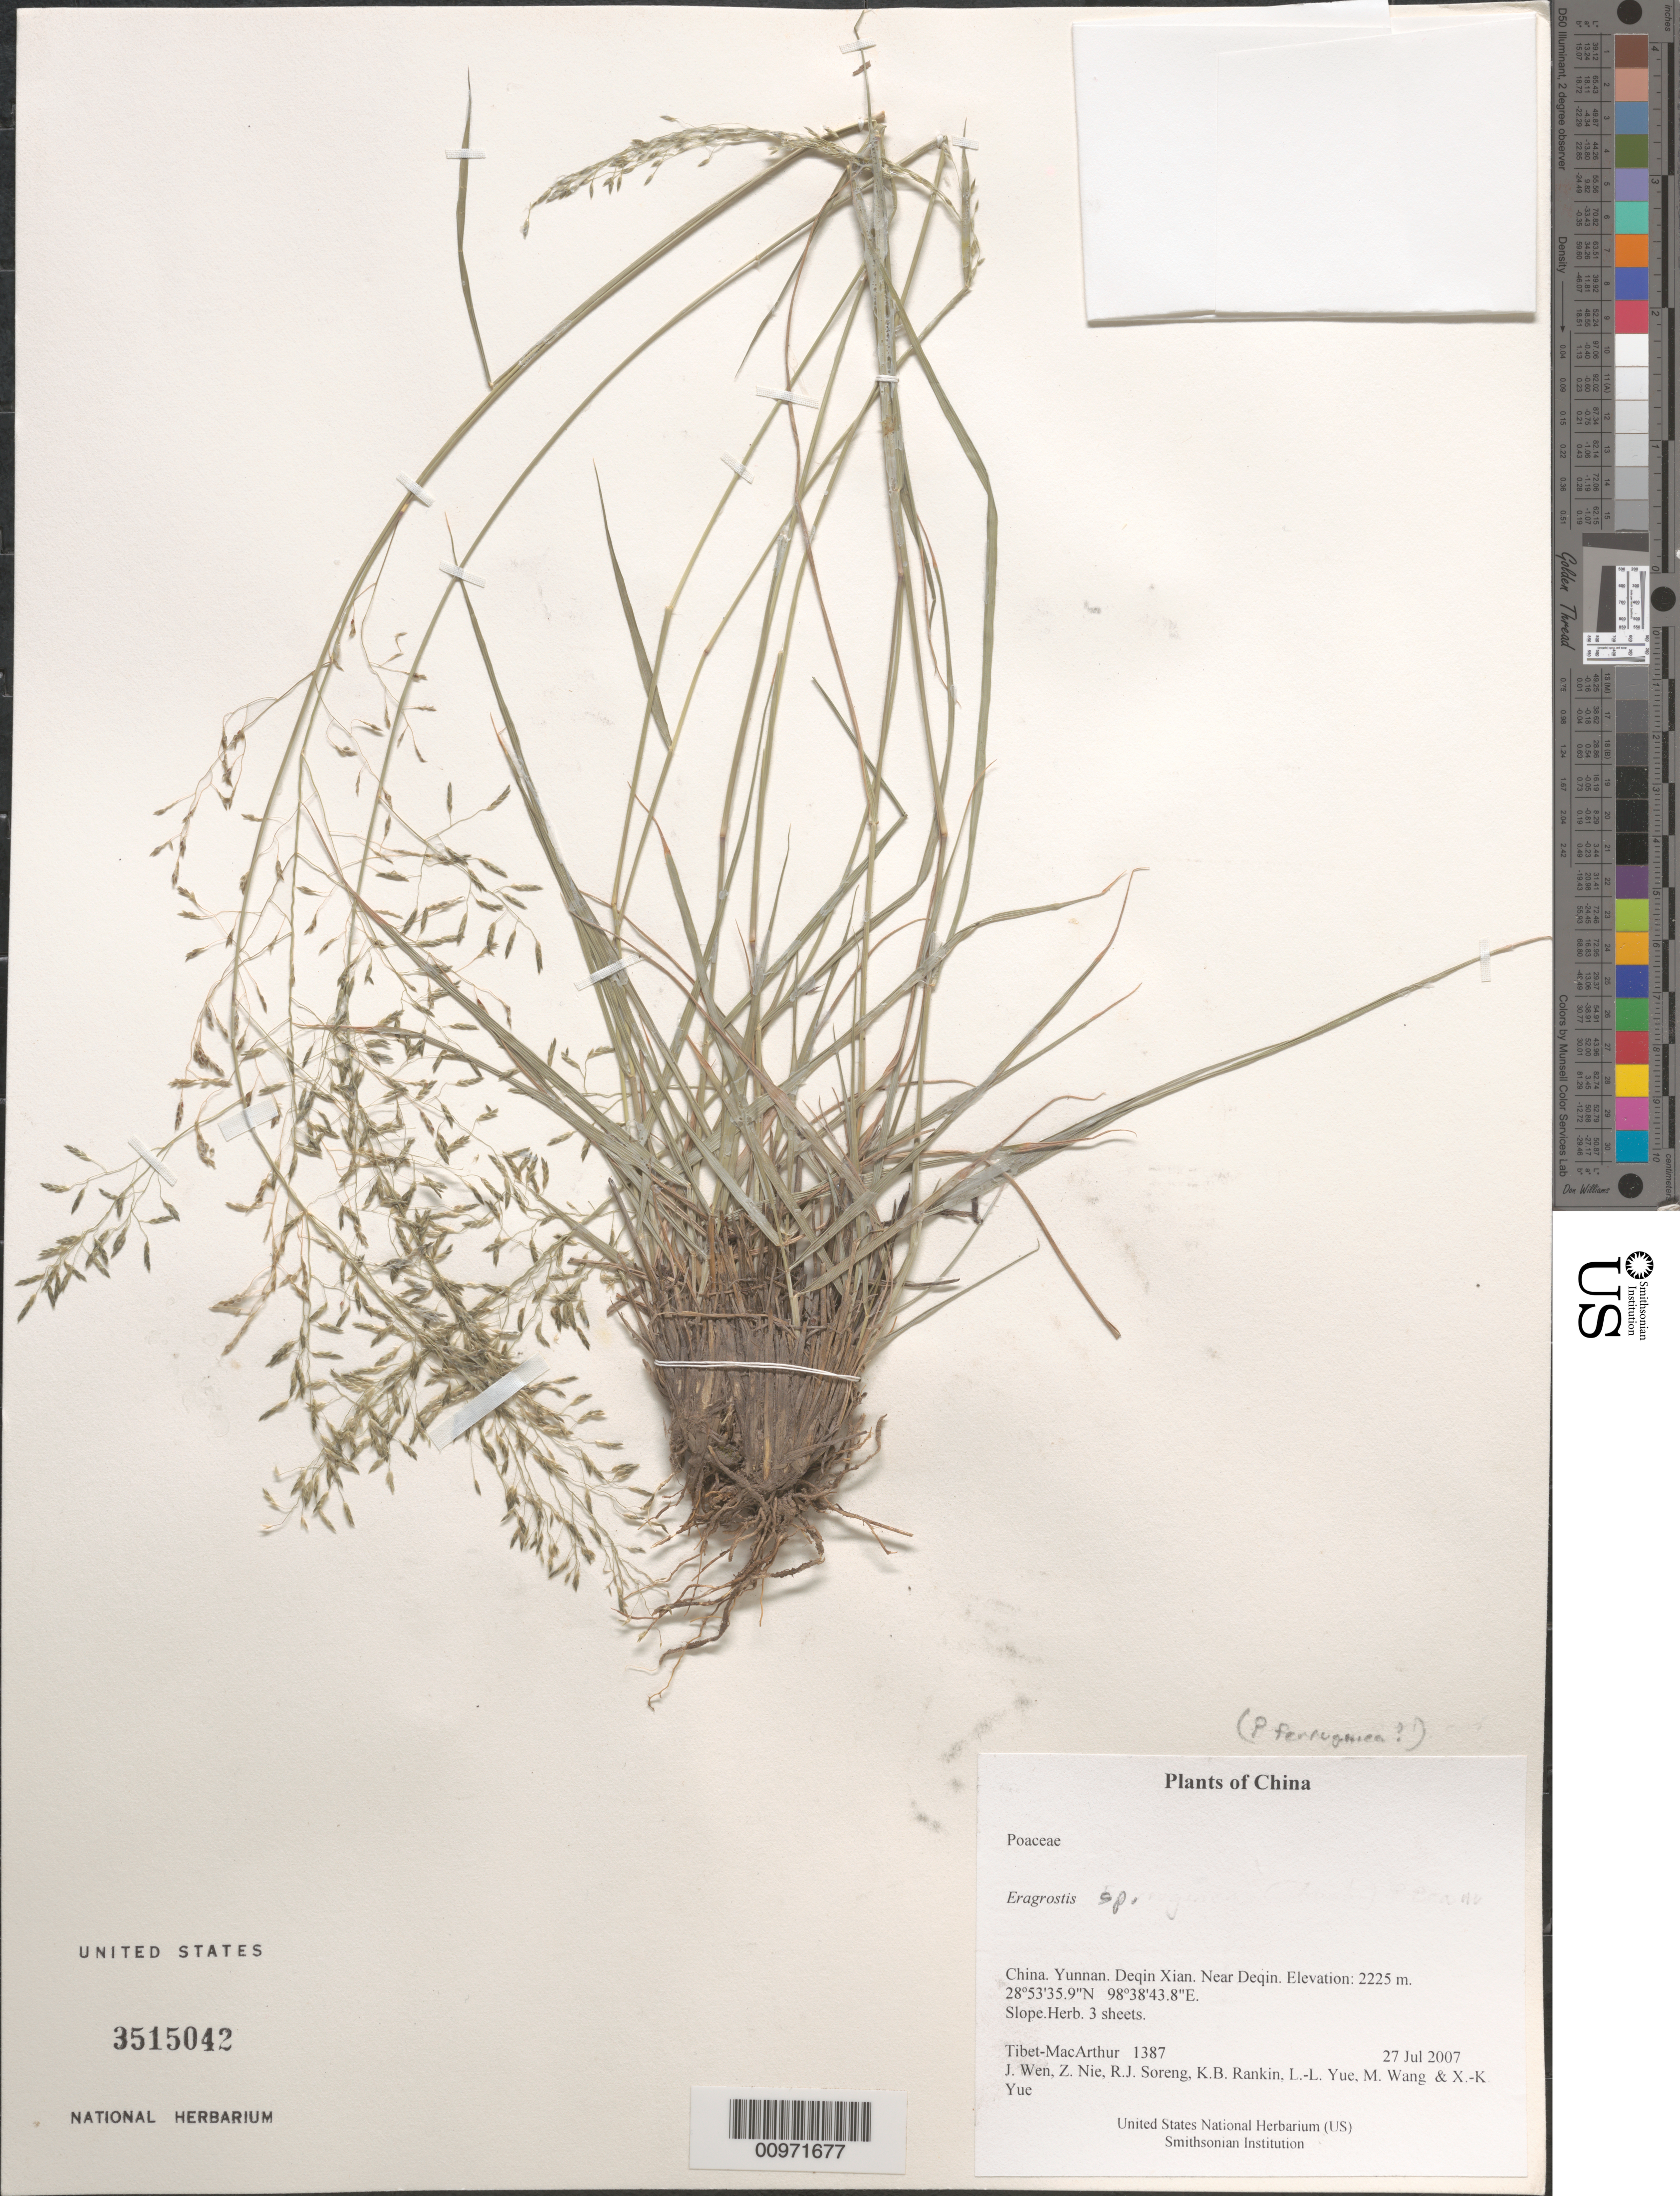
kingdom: Plantae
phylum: Tracheophyta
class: Liliopsida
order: Poales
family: Poaceae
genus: Eragrostis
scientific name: Eragrostis sp.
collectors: Tibet-MacArthur, J. Wen, Z. Nie, R. J. Soreng, K. Rankin, L. Yue, M. Wang & X. Yue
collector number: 1387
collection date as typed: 27 Jul 2007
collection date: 2007-07-27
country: China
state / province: Yunnan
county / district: Deqin Xian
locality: Near Deqin.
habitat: Slope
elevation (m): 2225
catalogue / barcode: US 3515042